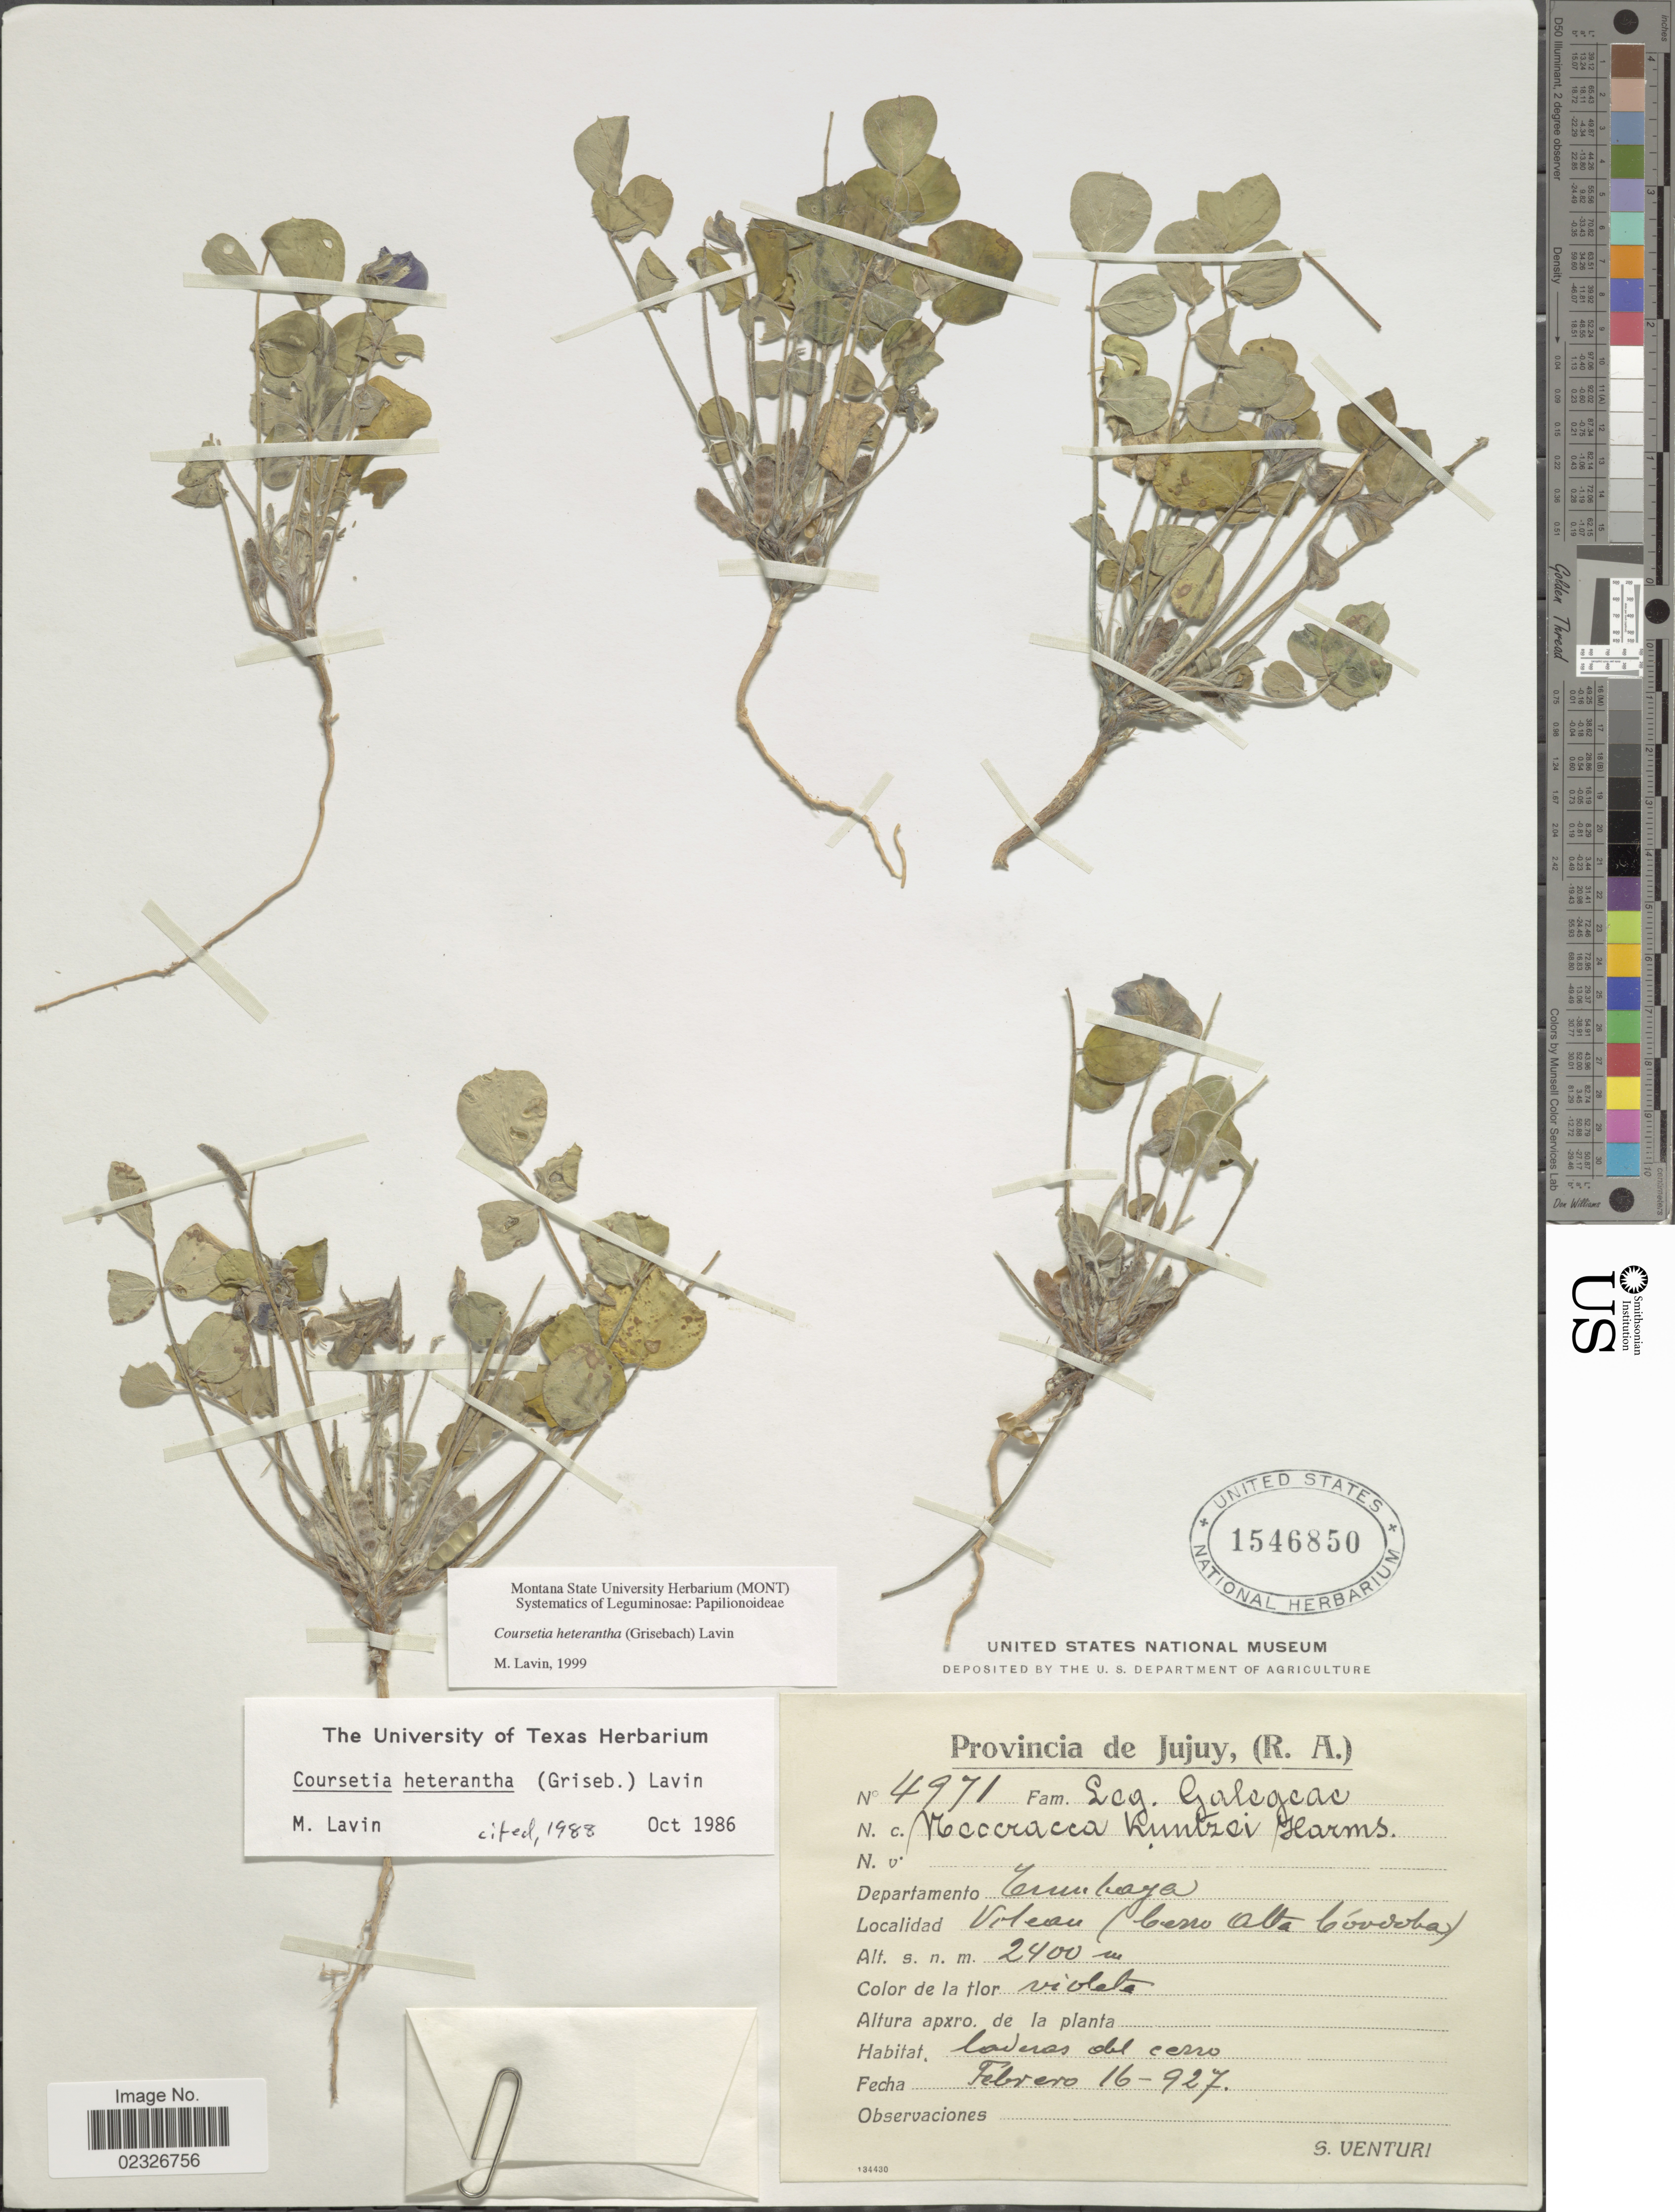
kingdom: Plantae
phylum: Tracheophyta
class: Magnoliopsida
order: Fabales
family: Fabaceae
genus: Coursetia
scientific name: Coursetia heterantha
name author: (Griseb.) Lavin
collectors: S. Venturi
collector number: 4971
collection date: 1927-02-16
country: Argentina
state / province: Jujuy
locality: Provincia de Jujuy, (R.A.). Departamento Tumbaya. Volcan (Cerro Alta Córdoba)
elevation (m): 2400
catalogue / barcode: US 1546850